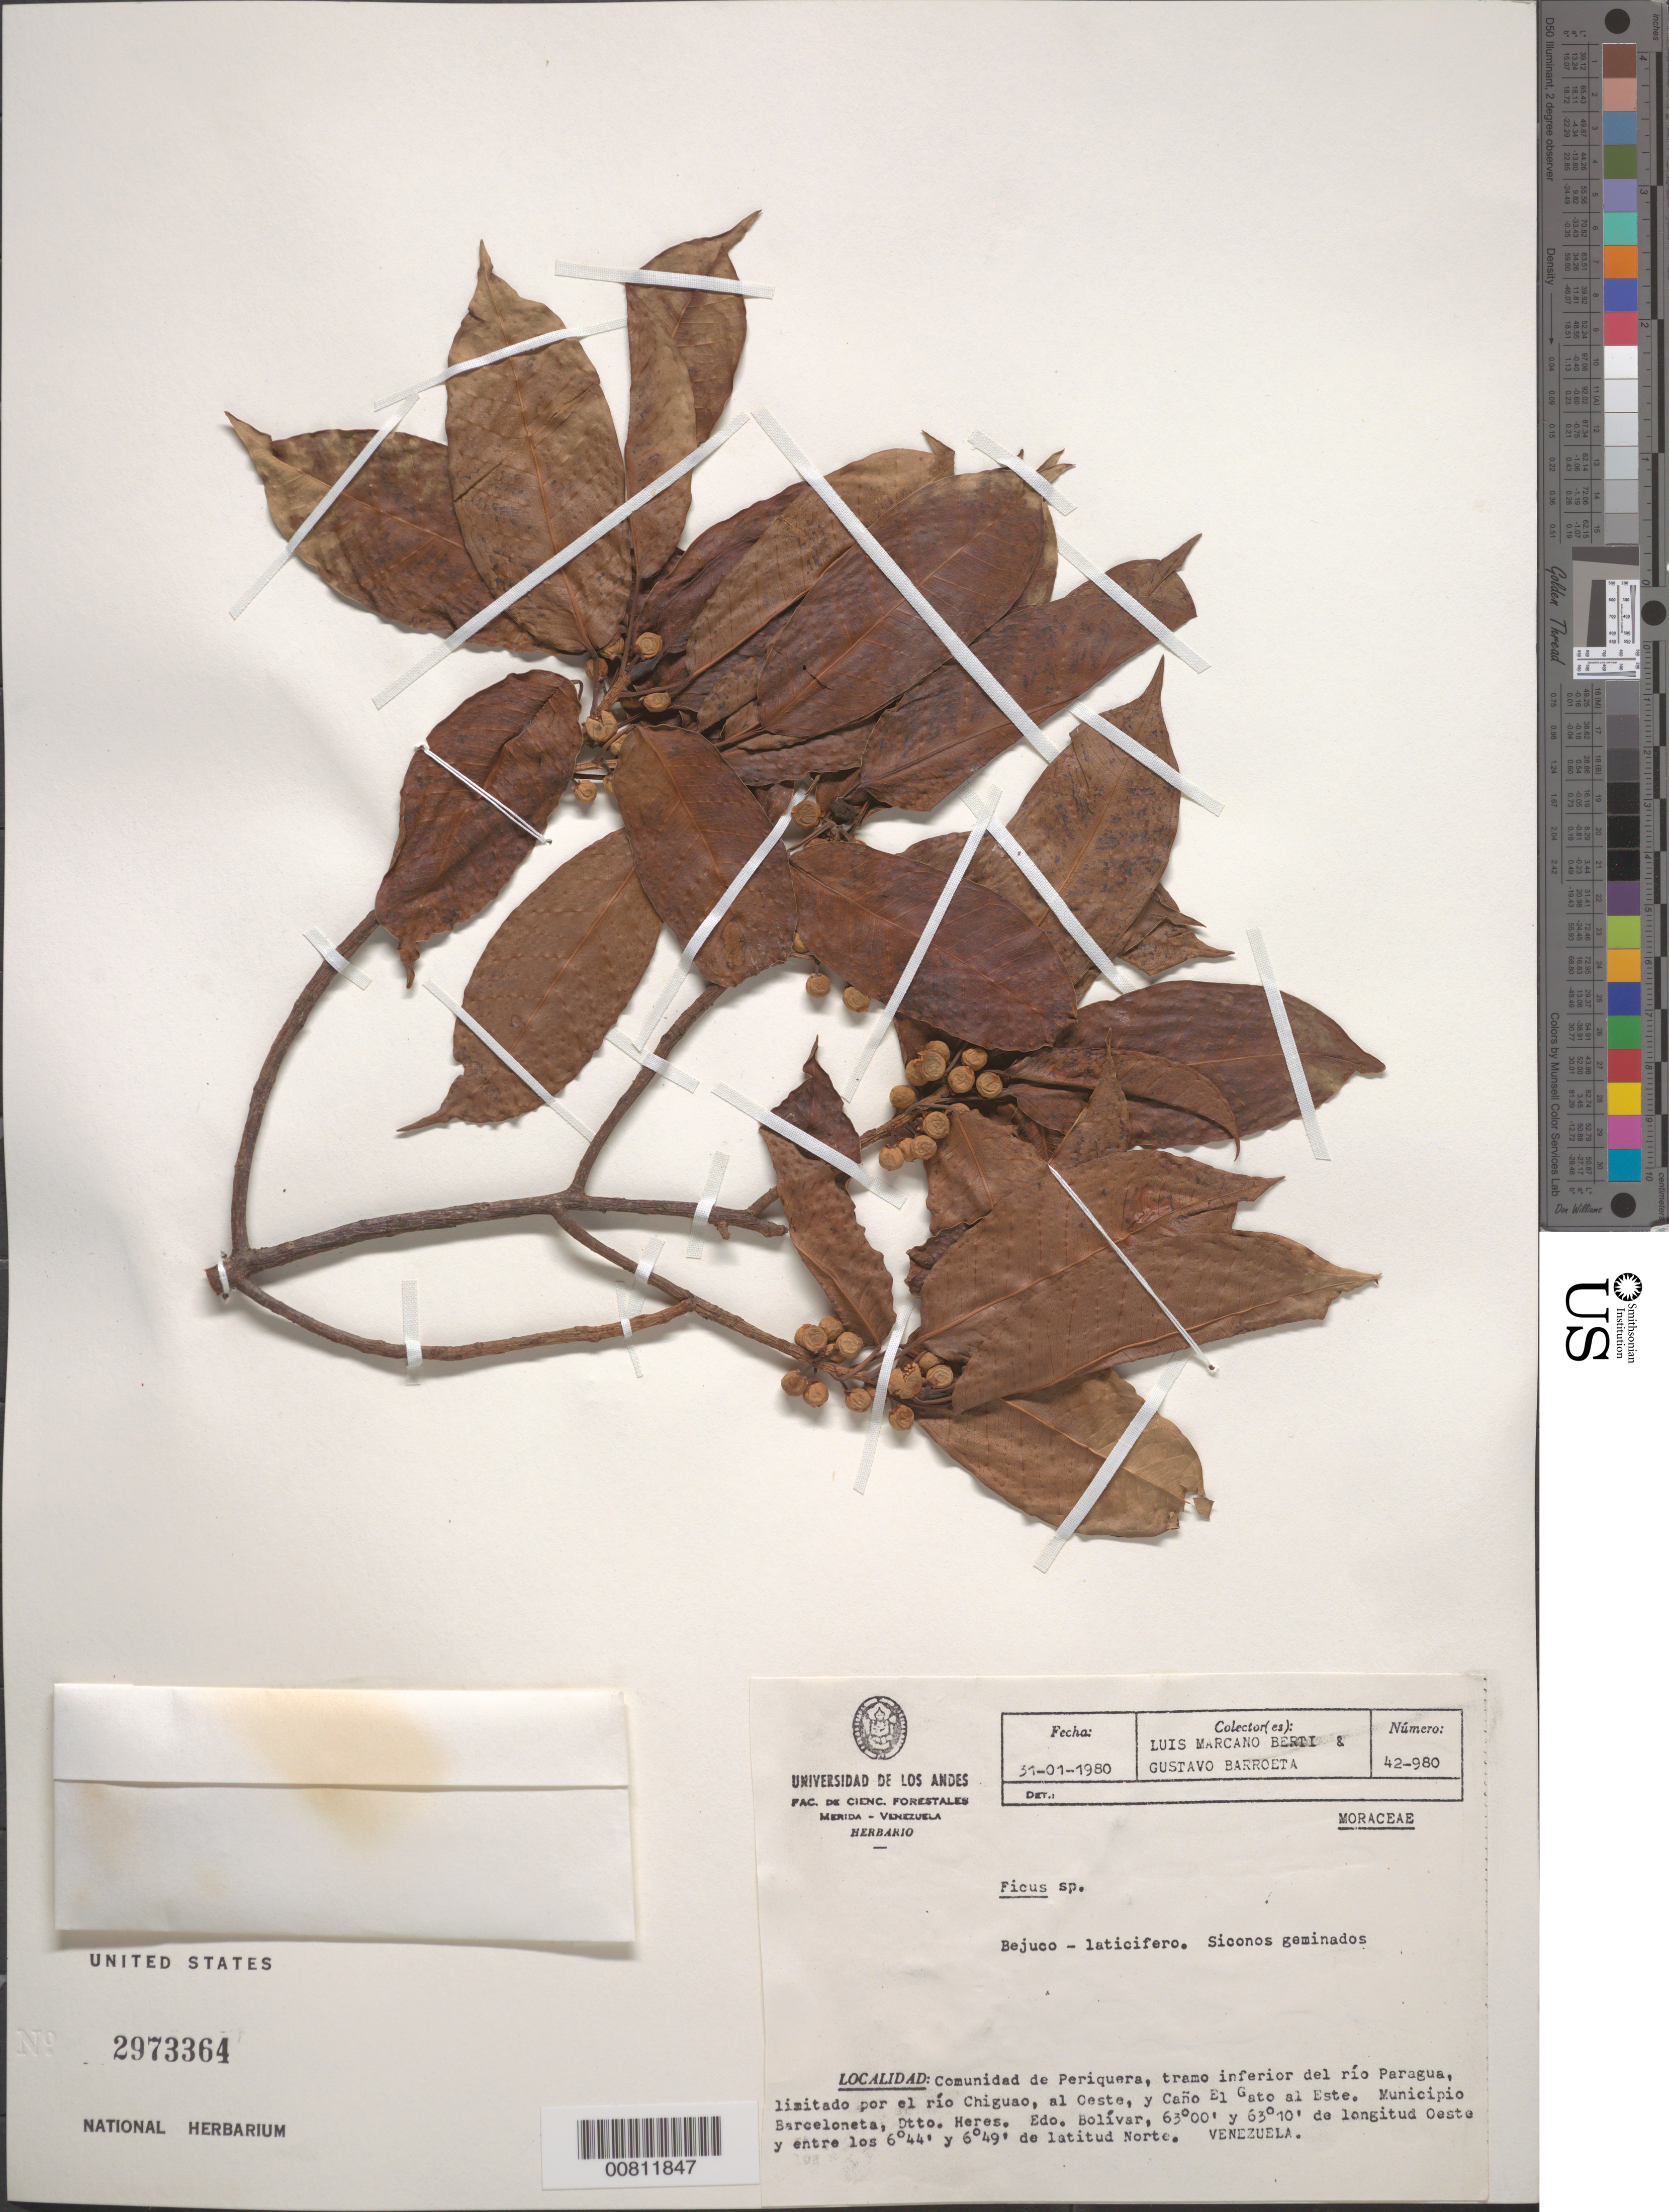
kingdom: Plantae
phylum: Tracheophyta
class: Magnoliopsida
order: Rosales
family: Moraceae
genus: Ficus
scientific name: Ficus amazonica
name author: (Miq.) Miq.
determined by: Mitidieri, Nicole, (WIS), University of Wisconsin - Madison (UNITED STATES)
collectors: L. Marcano-Berti & G. Barroeta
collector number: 980 42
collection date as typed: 31-Jan-80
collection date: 1980-01-31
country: Venezuela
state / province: Bolívar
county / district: Heres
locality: Mun. Barceloneta, Comunidad de Periquera, tramo inferíor del río Paragua, limitado por el río Chiguao, al Oeste, y Caño El Gato al Este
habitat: Tramo inferior del río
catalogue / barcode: US 2973364